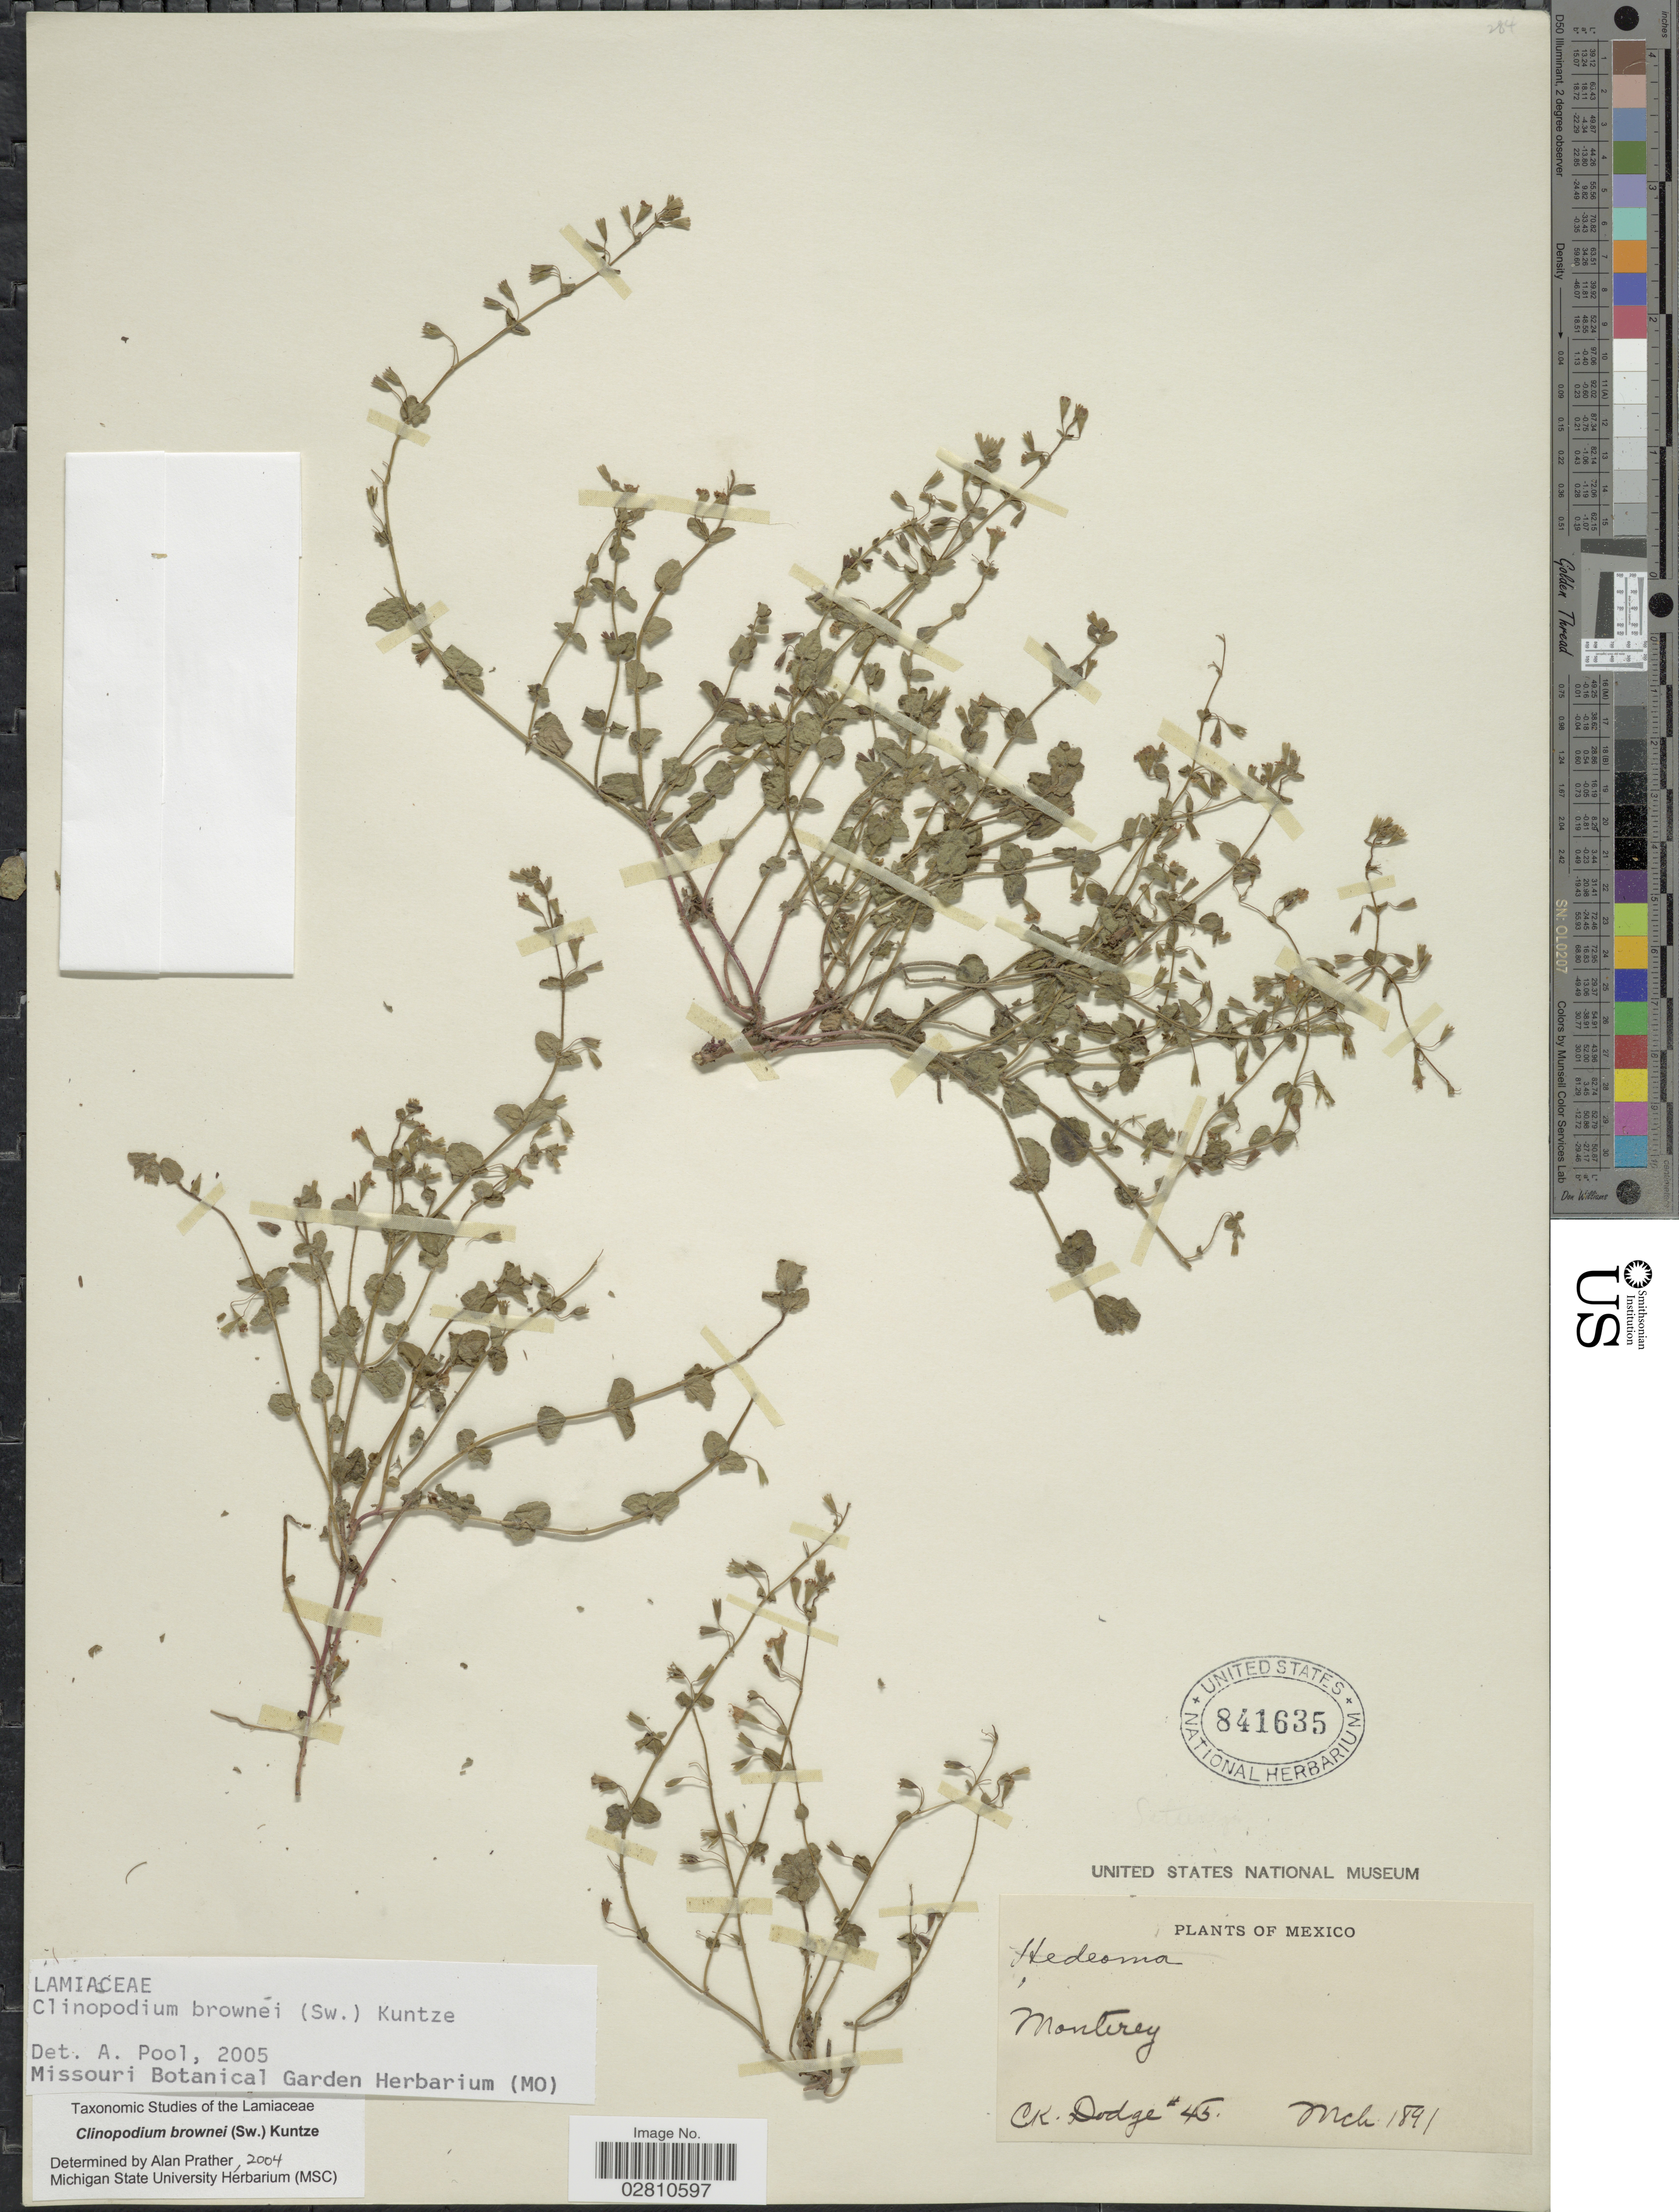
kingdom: Plantae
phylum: Tracheophyta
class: Magnoliopsida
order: Lamiales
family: Lamiaceae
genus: Clinopodium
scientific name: Clinopodium brownei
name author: (Sw.) Kuntze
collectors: C. Dodge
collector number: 45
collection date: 1891-03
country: Mexico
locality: Monterey.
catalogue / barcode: US 841635